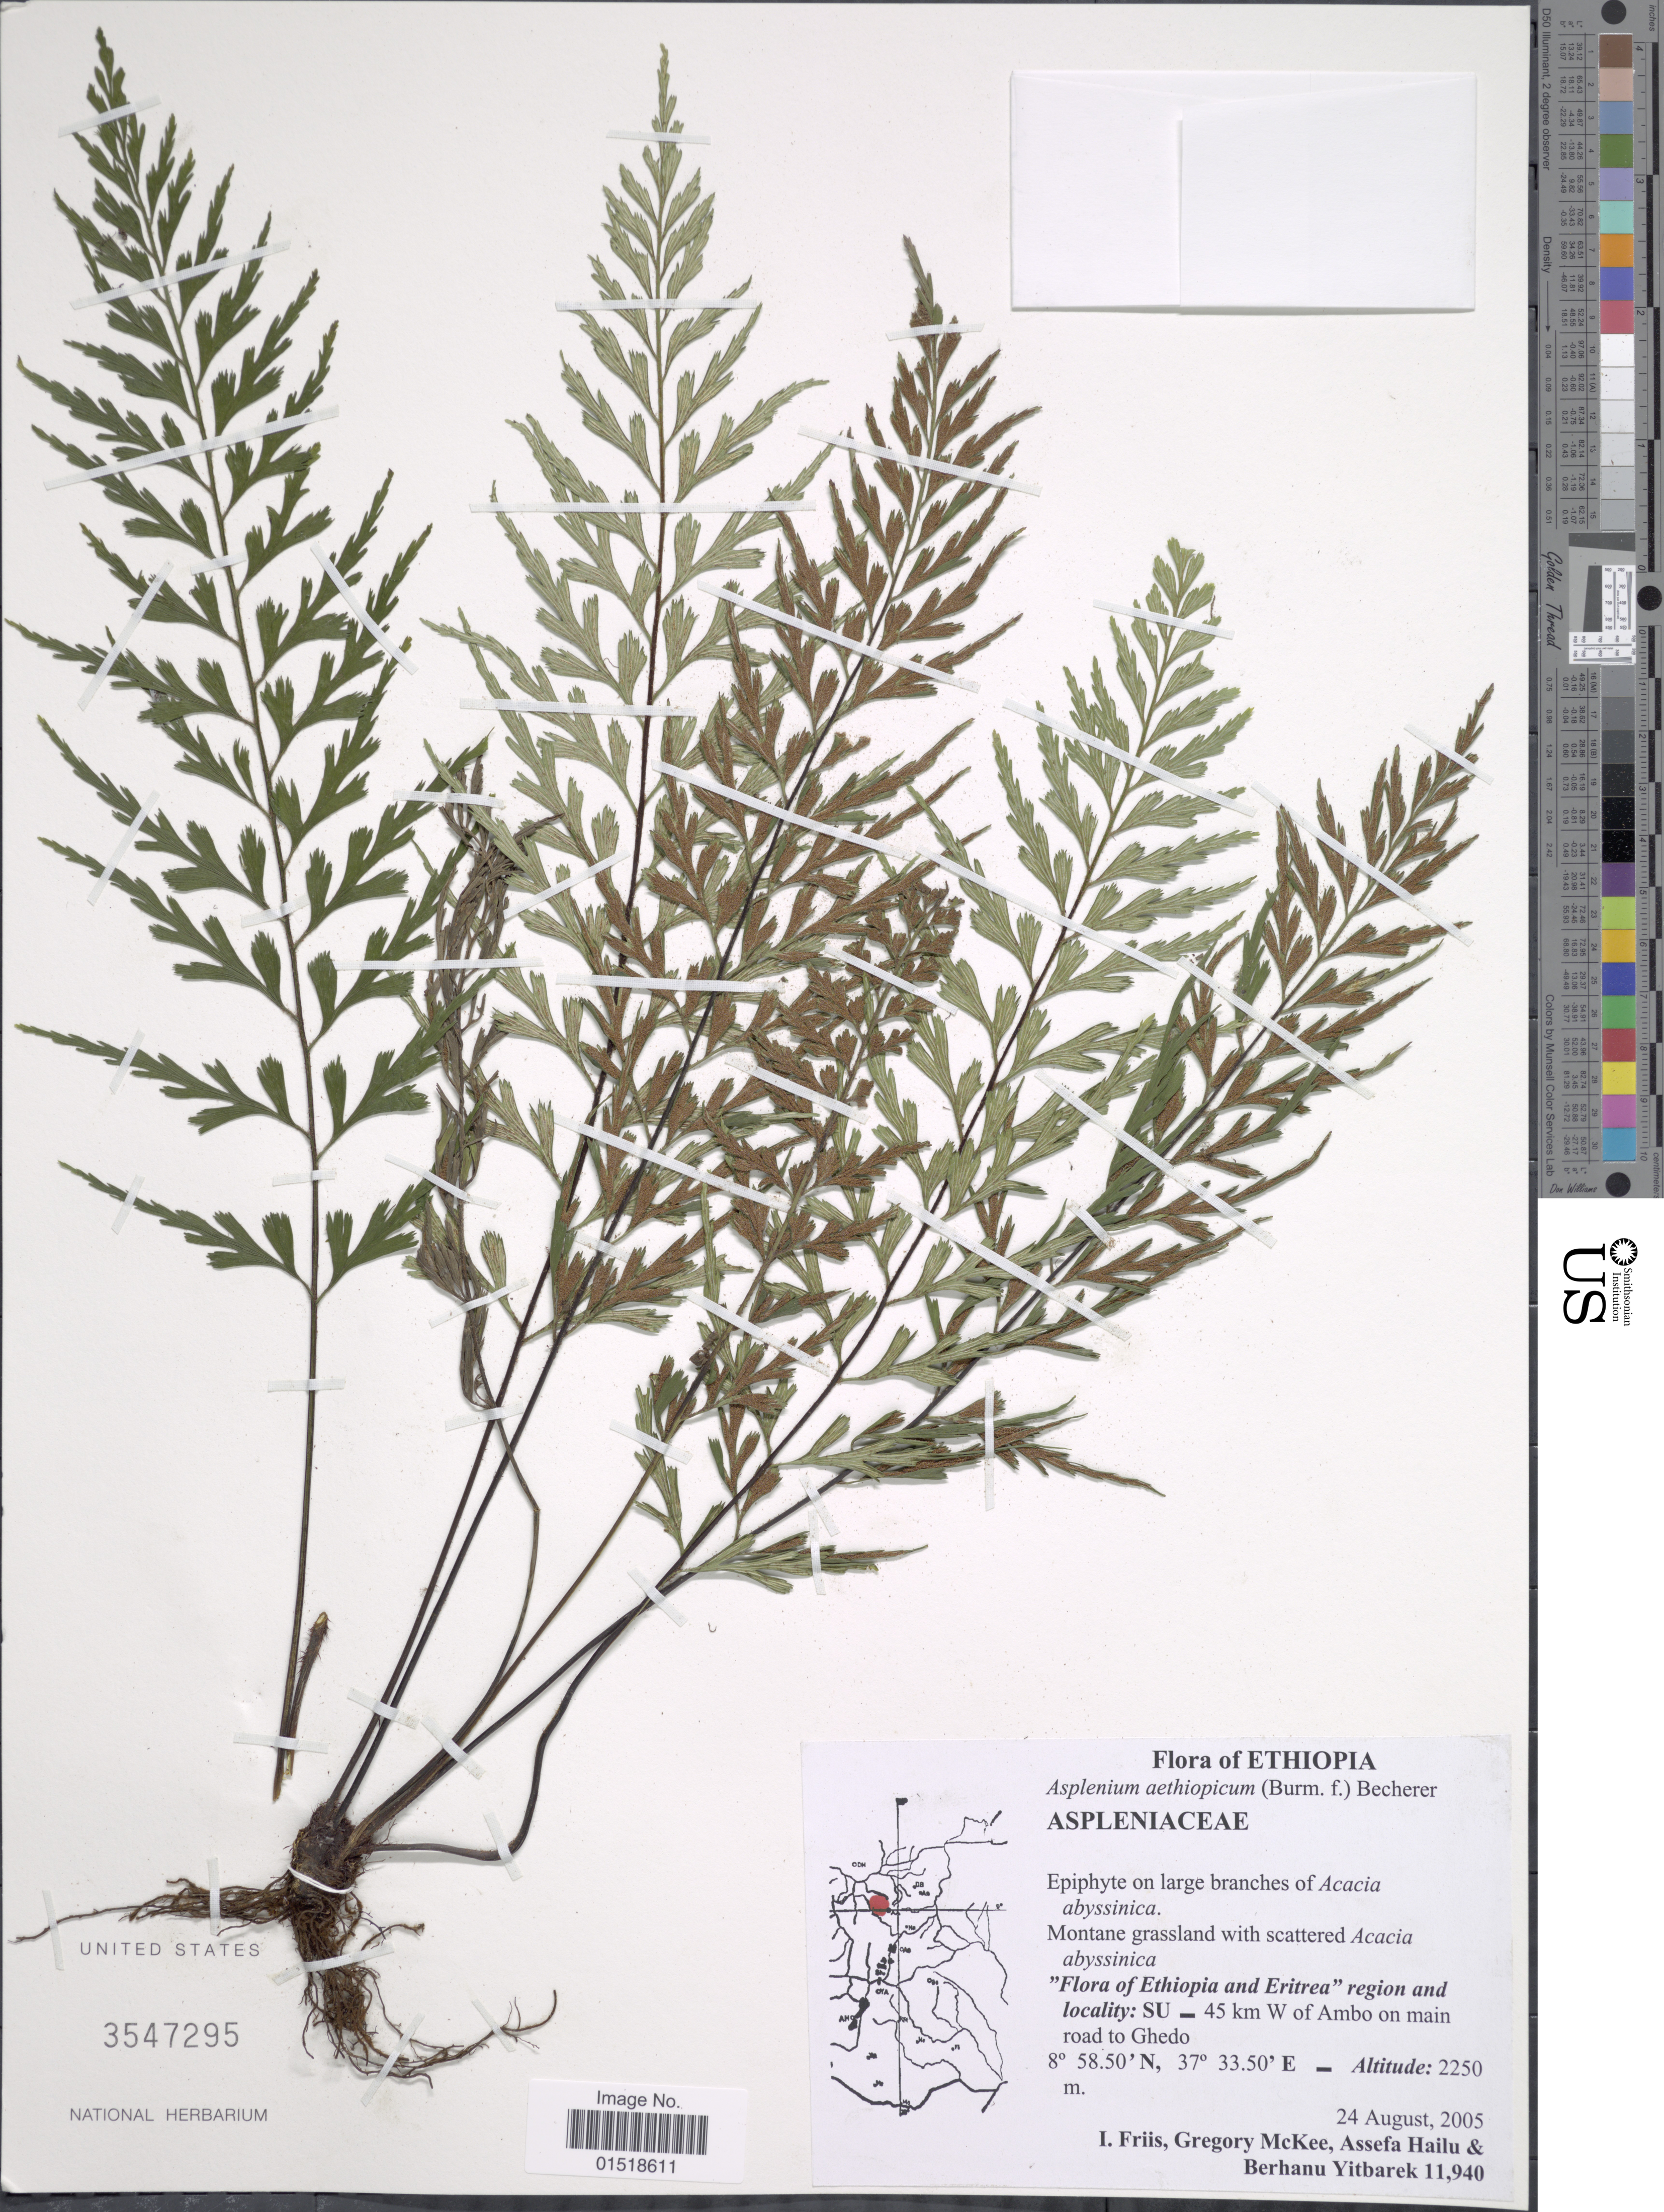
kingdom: Plantae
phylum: Tracheophyta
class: Polypodiopsida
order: Polypodiales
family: Aspleniaceae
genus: Asplenium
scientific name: Asplenium aethiopicum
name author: (Burm. f.) Bech.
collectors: I. Friis, G. S. McKee, A. Hailu & B. Yitbarek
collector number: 11940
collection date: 2005-08-24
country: Ethiopia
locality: SU_ 45 km W of Ambo on main road to Ghedo.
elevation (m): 2250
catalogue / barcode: US 3547295